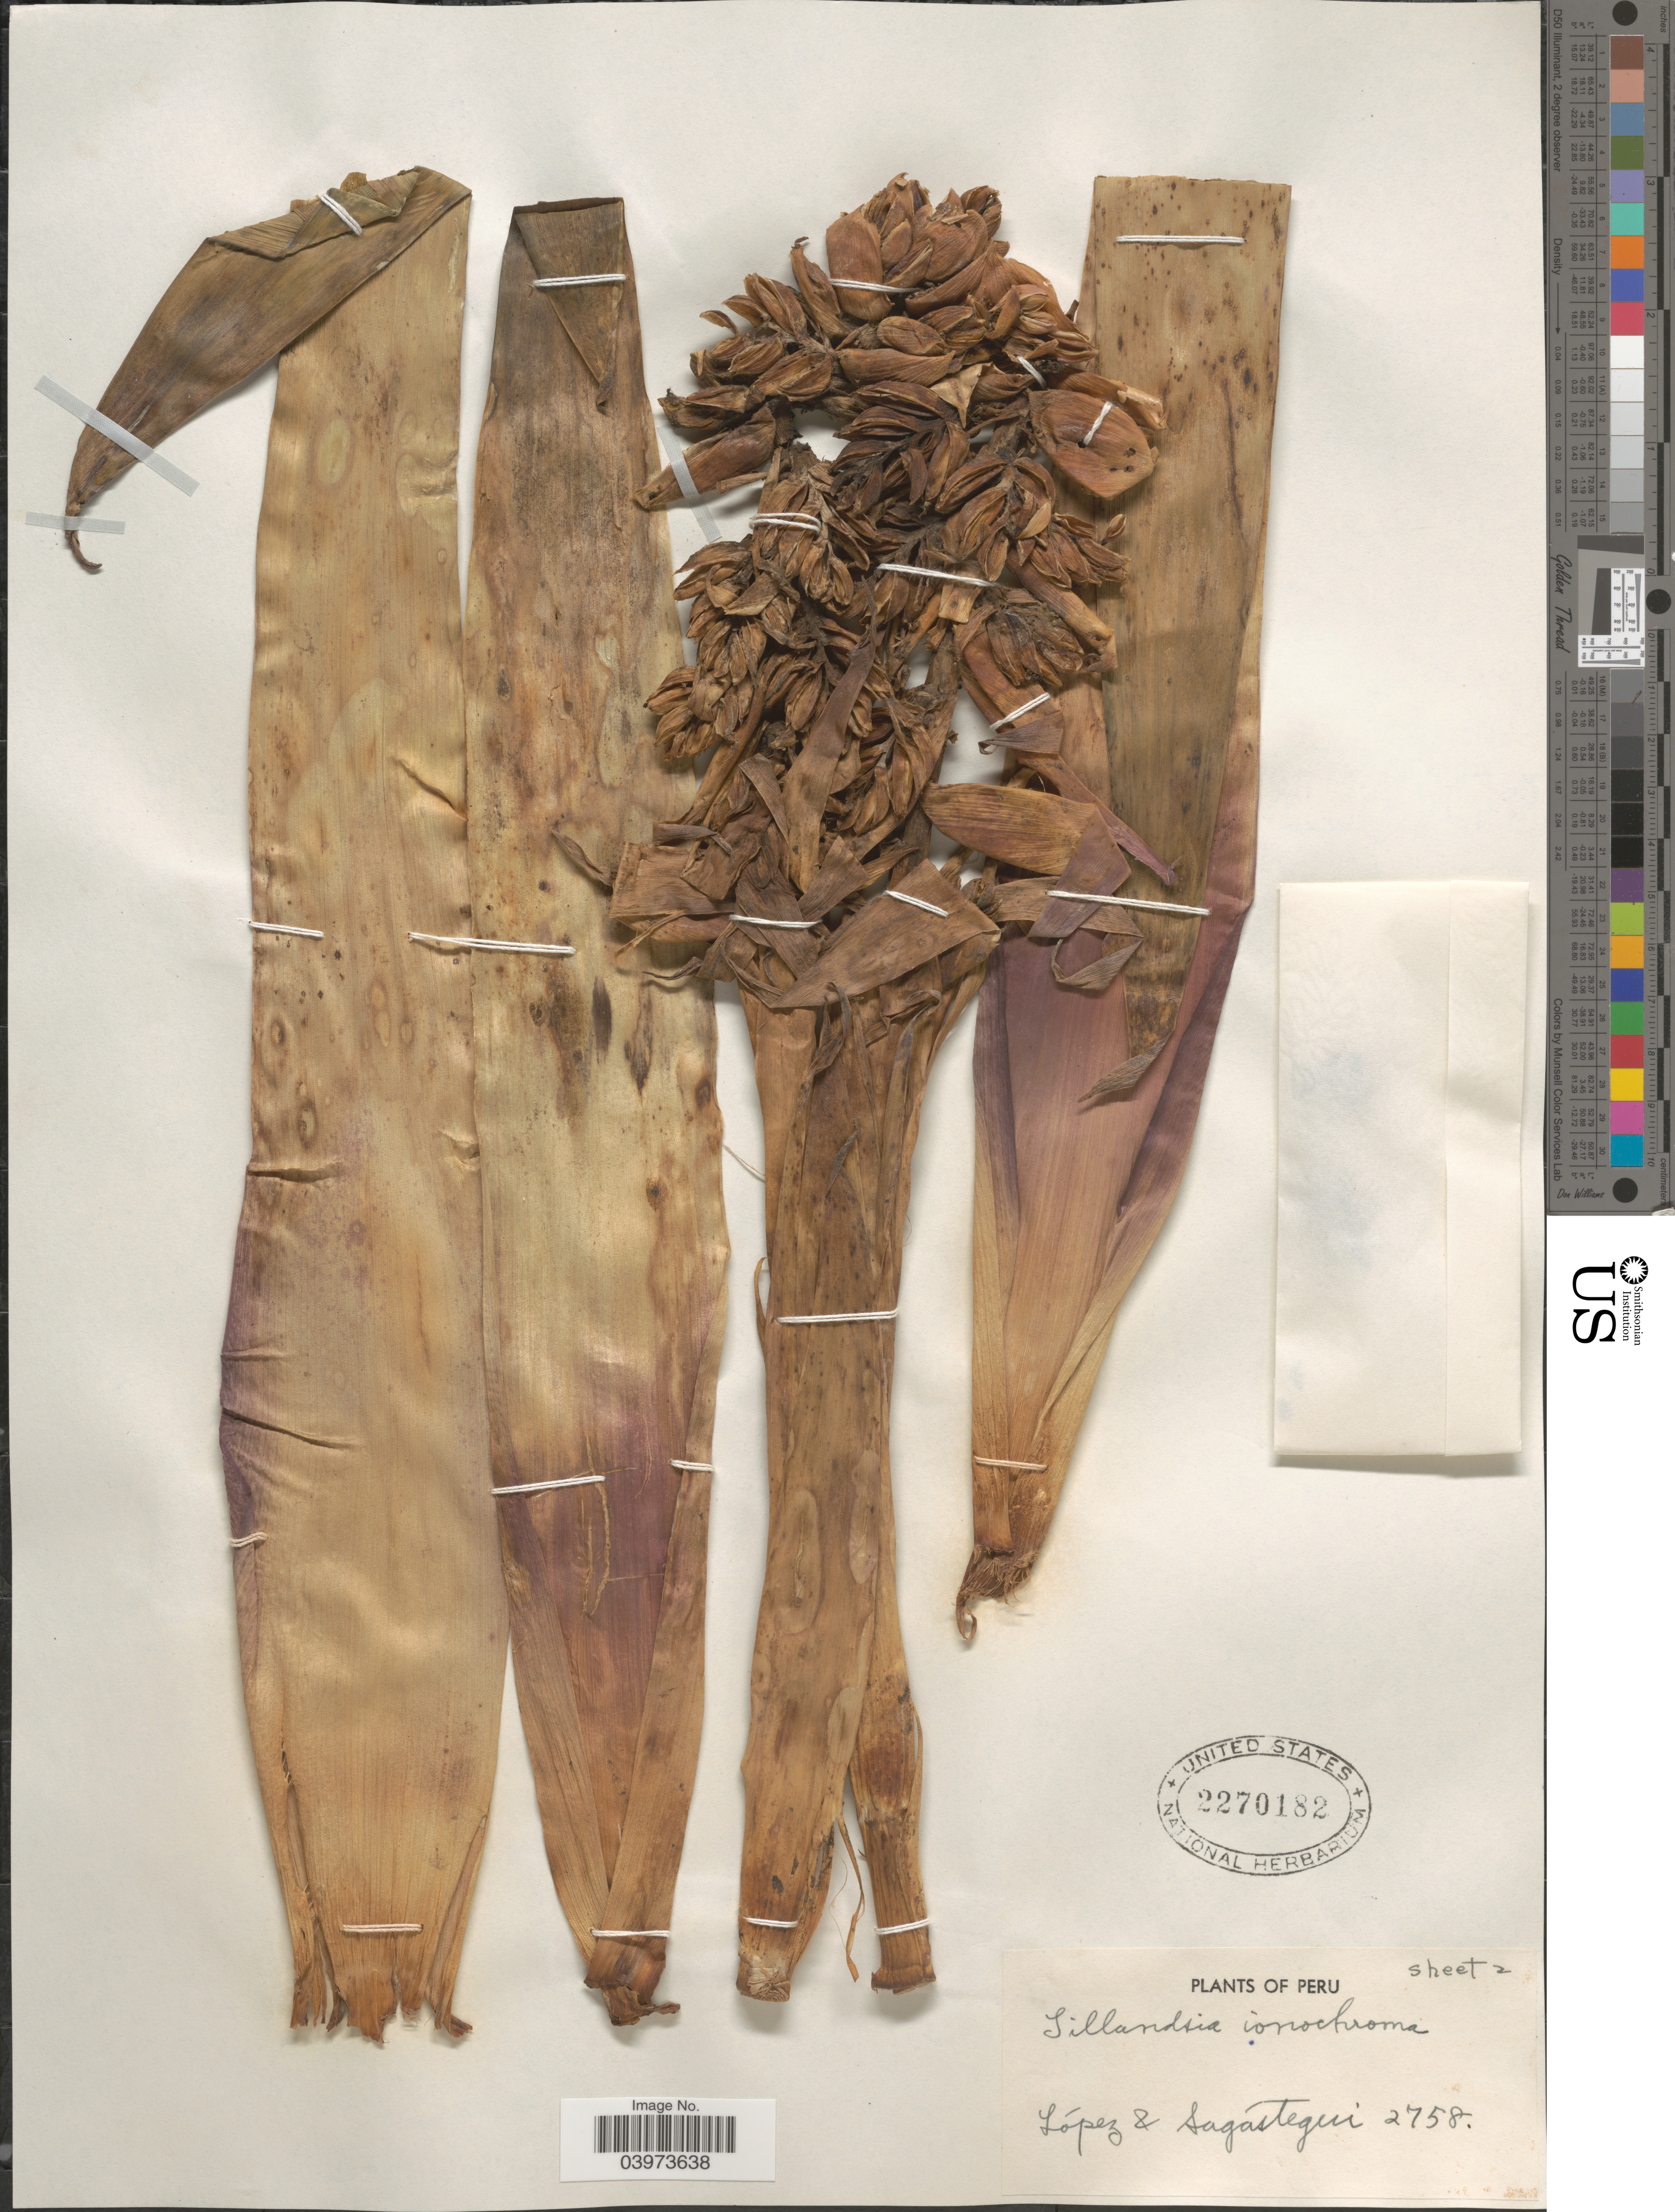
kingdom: Plantae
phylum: Tracheophyta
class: Liliopsida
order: Poales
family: Bromeliaceae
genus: Tillandsia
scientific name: Tillandsia ionochroma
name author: André ex Mez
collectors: -. Lopez & Sagastegui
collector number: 2758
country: Peru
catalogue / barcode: US 2270182